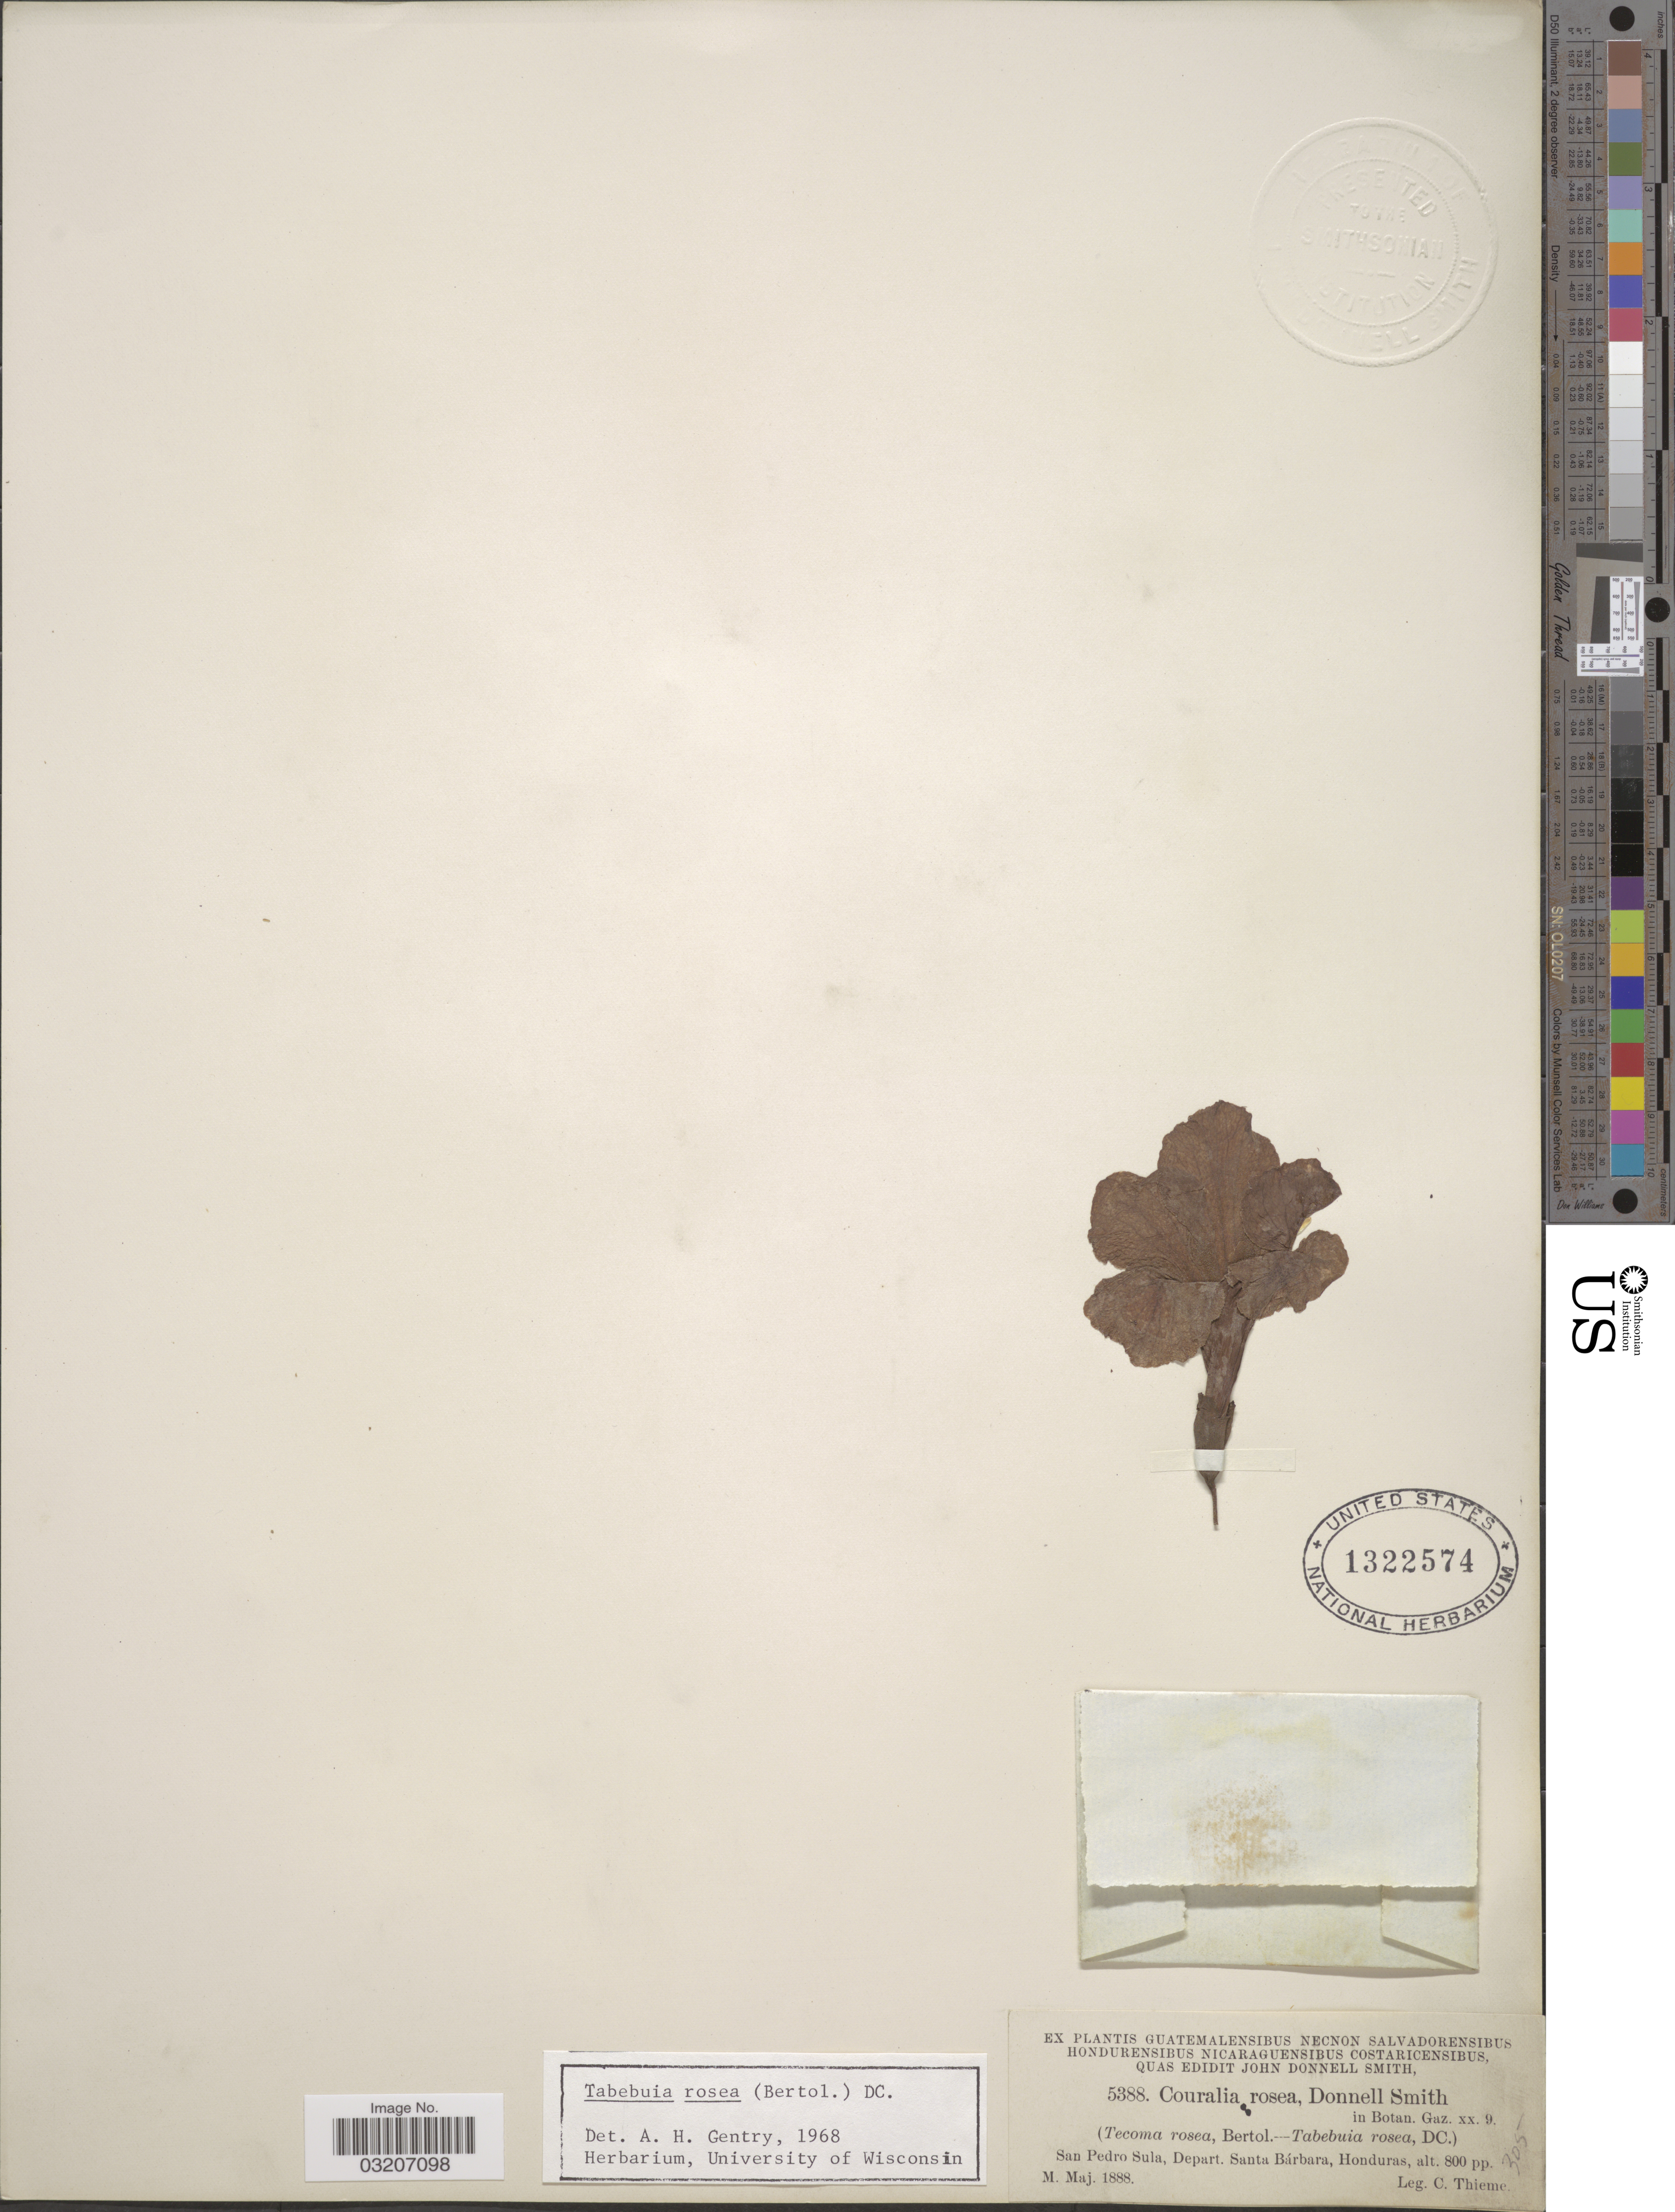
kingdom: Plantae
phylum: Tracheophyta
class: Magnoliopsida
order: Lamiales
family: Bignoniaceae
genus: Tabebuia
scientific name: Tabebuia rosea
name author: (Bertol.) DC.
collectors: C. Thieme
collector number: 5388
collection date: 1888-05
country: Honduras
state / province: Santa Bárbara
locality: San Pedro Sula, Depart. Santa Bárbara.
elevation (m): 244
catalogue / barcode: US 1322574